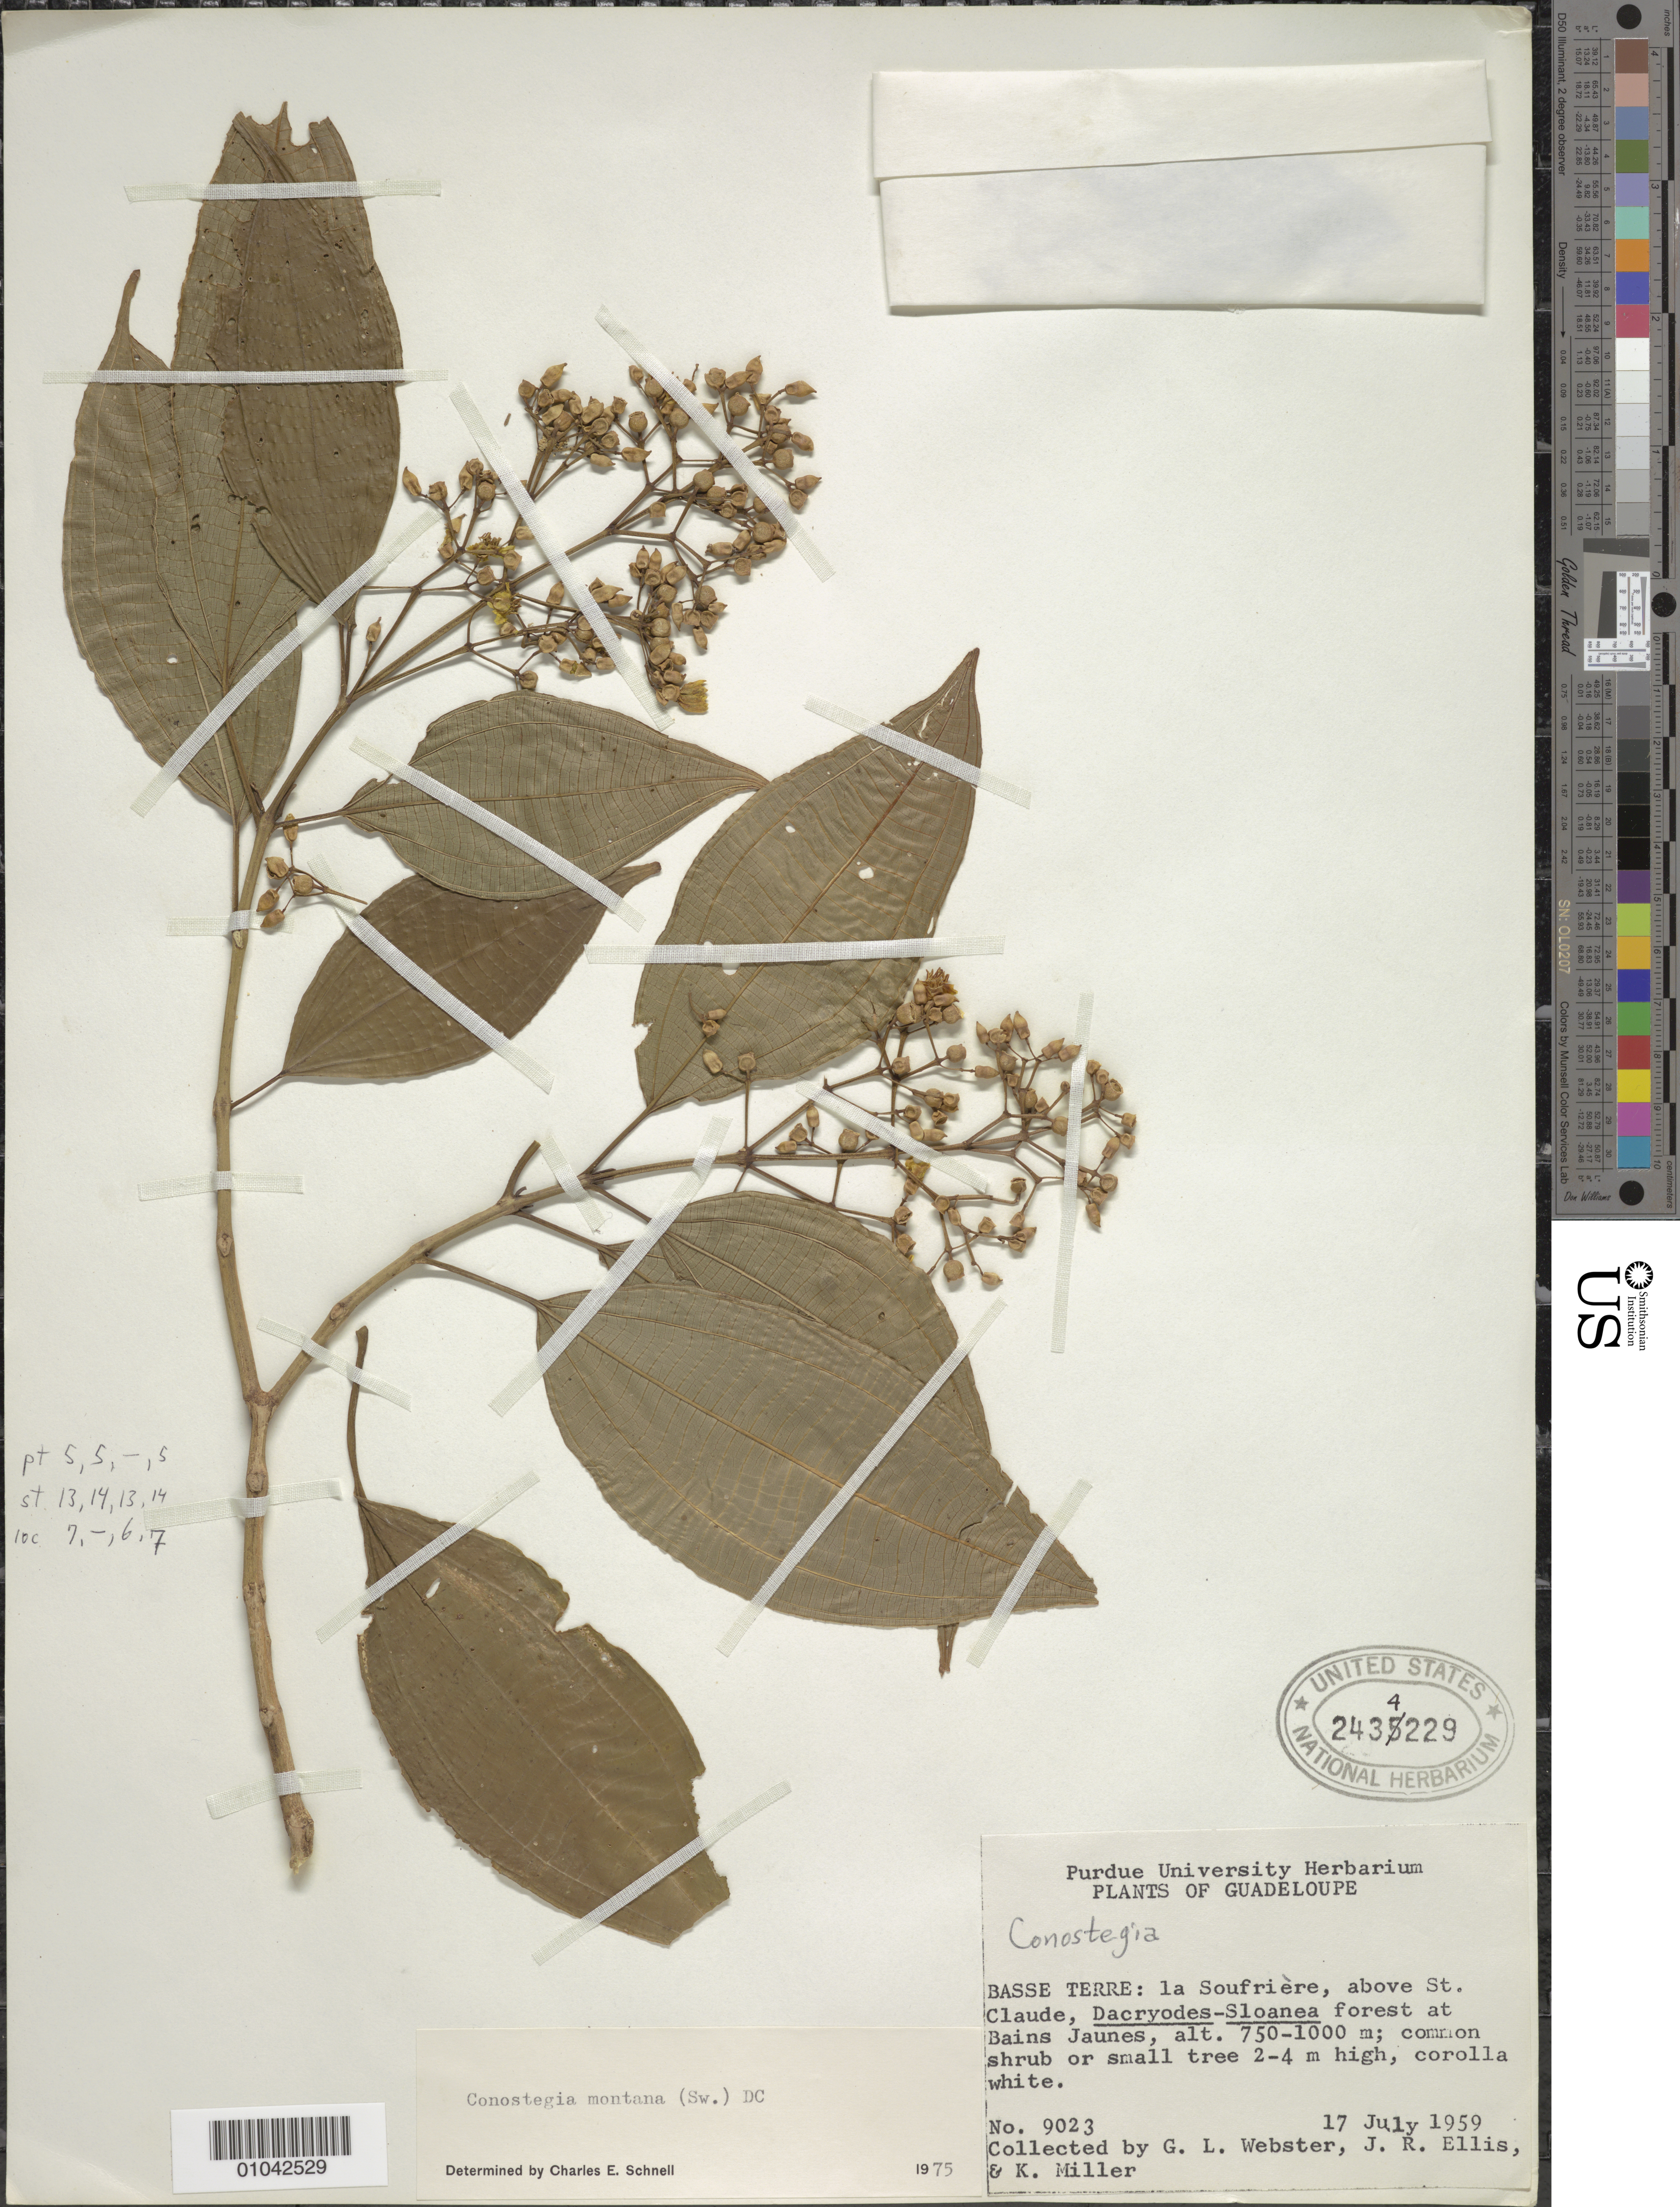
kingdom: Plantae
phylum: Tracheophyta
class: Magnoliopsida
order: Myrtales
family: Melastomataceae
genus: Conostegia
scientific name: Conostegia montana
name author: (Sw.) D. Don ex DC.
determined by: Schnell, C. E.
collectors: G. L. Webster, J. R. Ellis & K. Miller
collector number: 9023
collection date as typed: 17 Jul 1959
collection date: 1959-07-17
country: Guadeloupe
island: Basse Terre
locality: La Soufrière, above St. Claude at Bains Jaunes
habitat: Forest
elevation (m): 229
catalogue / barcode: US 2434229